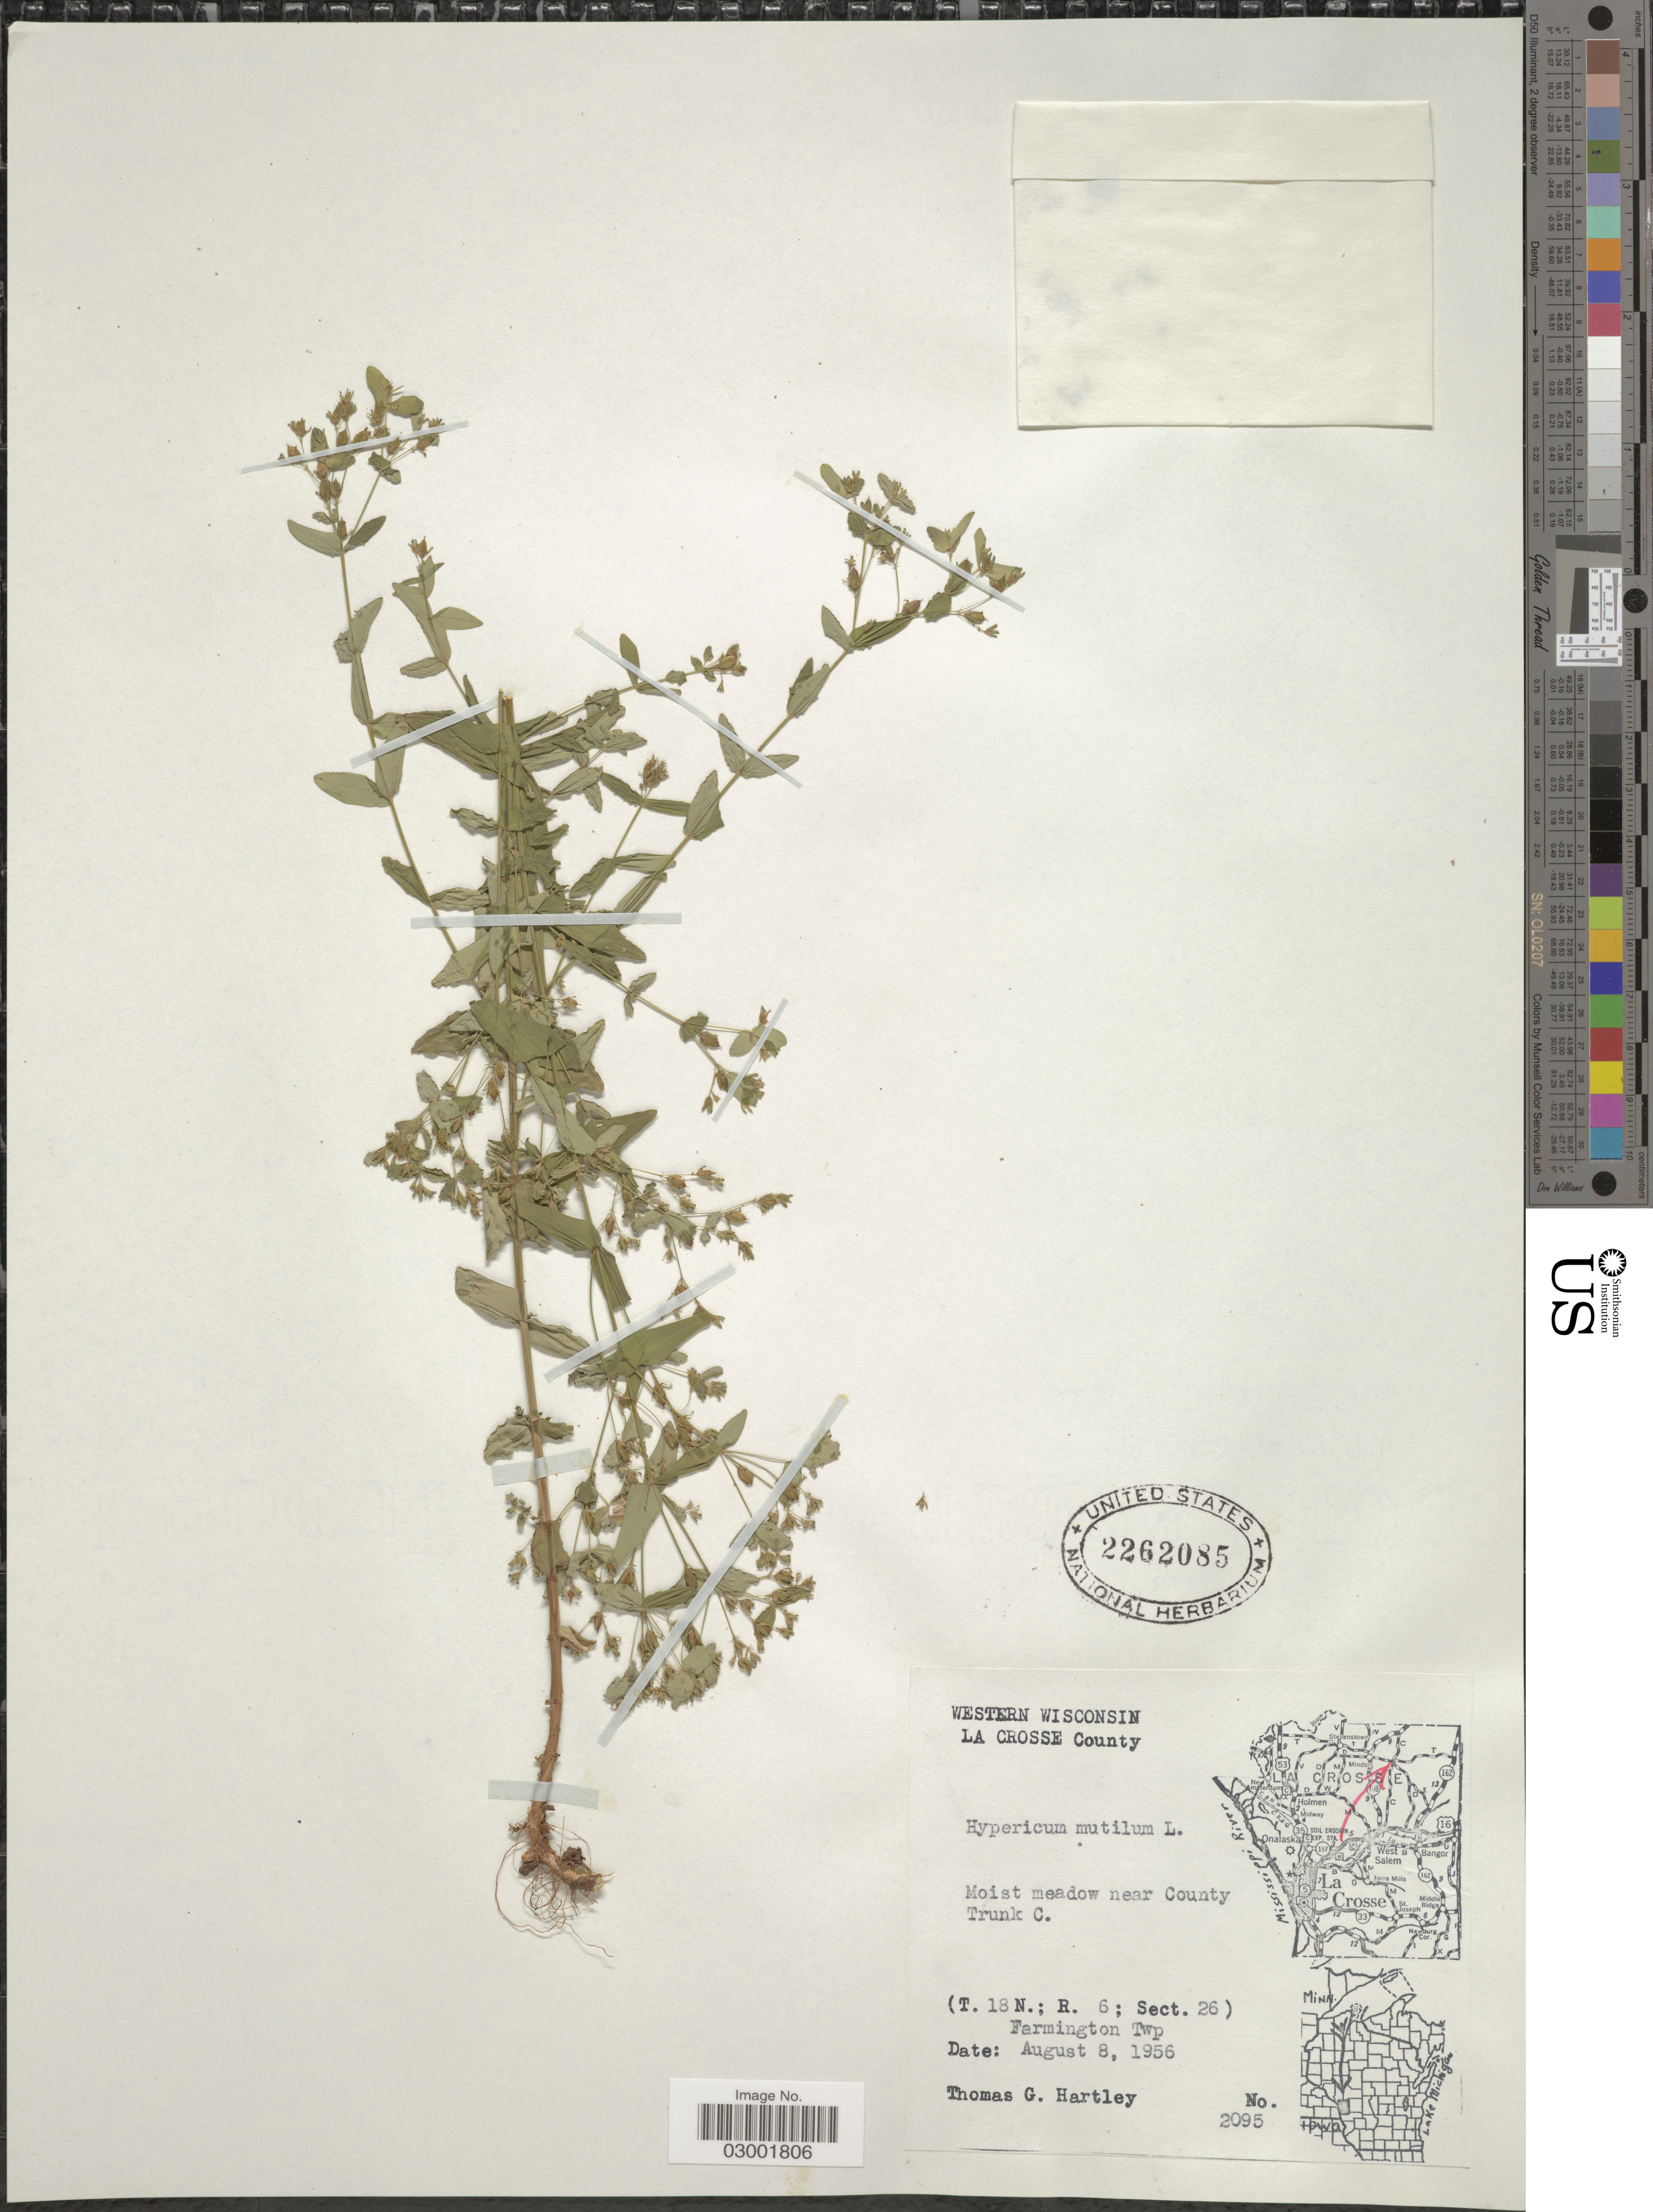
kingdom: Plantae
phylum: Tracheophyta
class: Magnoliopsida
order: Malpighiales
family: Hypericaceae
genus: Hypericum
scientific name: Hypericum mutilum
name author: L.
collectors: T. G. Hartley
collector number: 2095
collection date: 1956-08-08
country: United States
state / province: Wisconsin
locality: Western Wisconsin. La Crosse County. Moist meadow near County Trunk C. (T. 18 N.; R. 6; Sect. 26) Farmington Twp.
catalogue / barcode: US 2262085